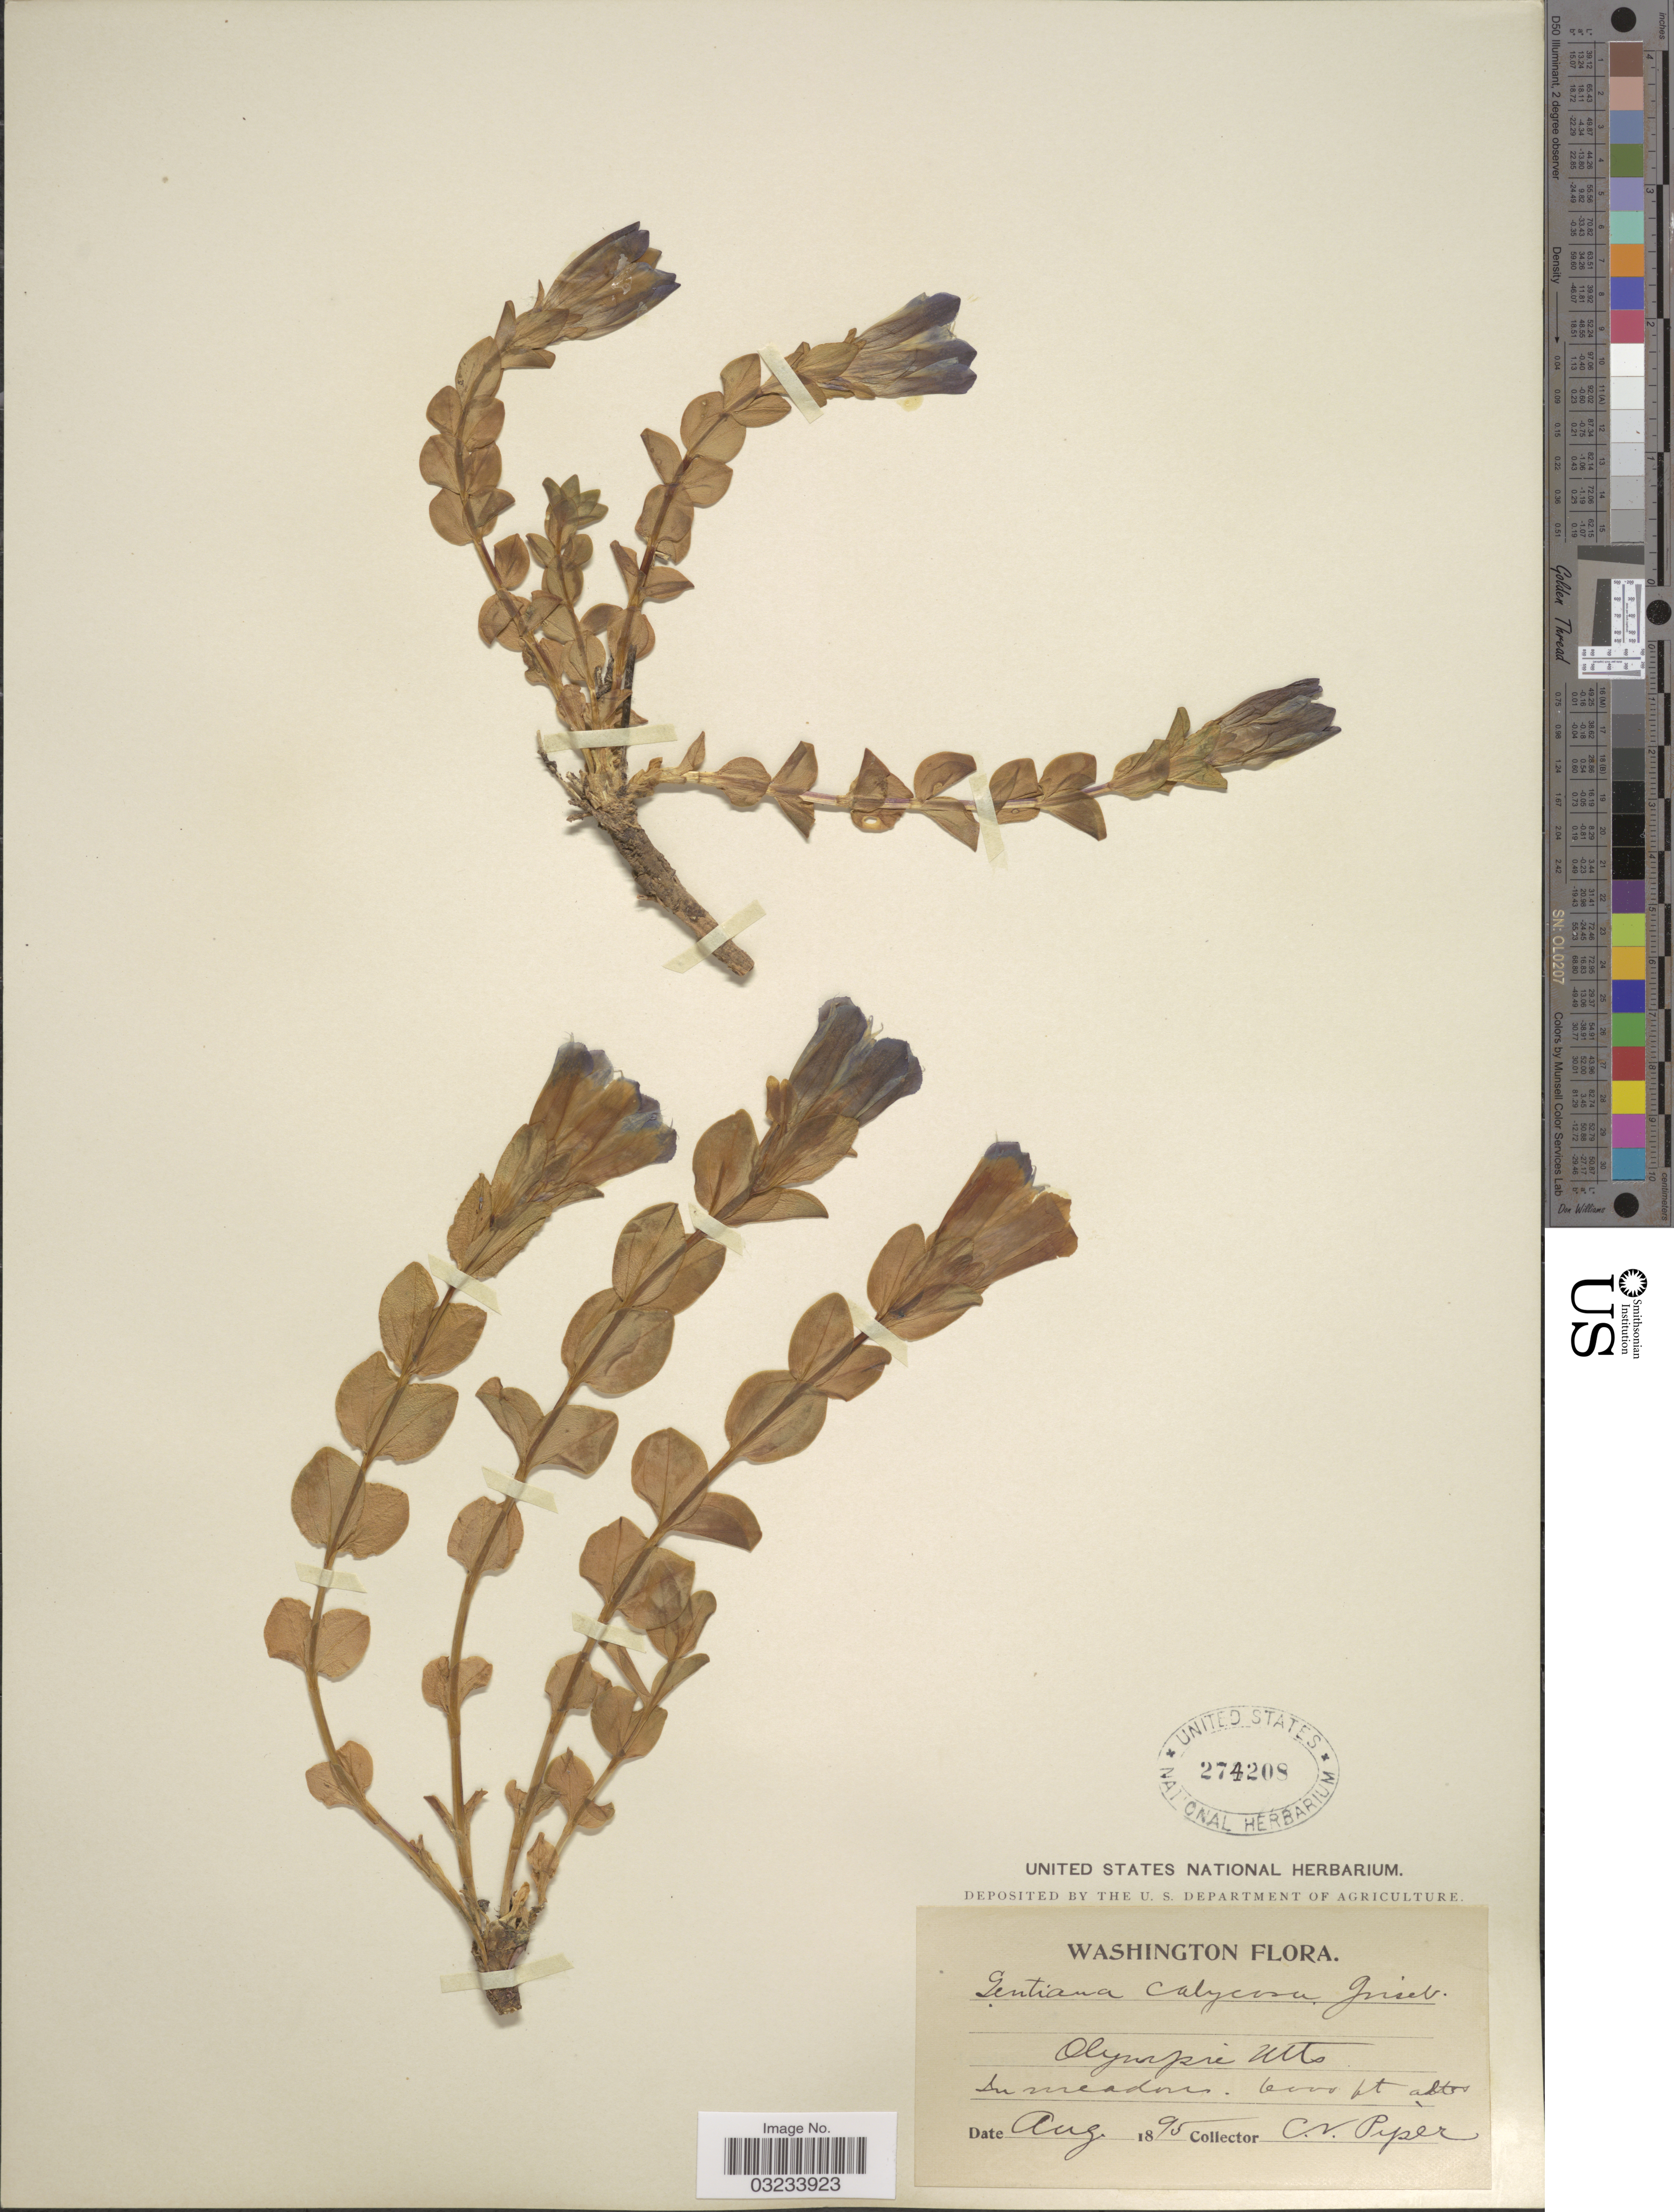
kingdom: Plantae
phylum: Tracheophyta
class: Magnoliopsida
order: Gentianales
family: Gentianaceae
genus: Gentiana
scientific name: Gentiana calycosa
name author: Griseb.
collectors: C. V. Piper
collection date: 1895-08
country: United States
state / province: Washington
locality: Olympic Mts.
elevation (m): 1829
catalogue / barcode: US 274208